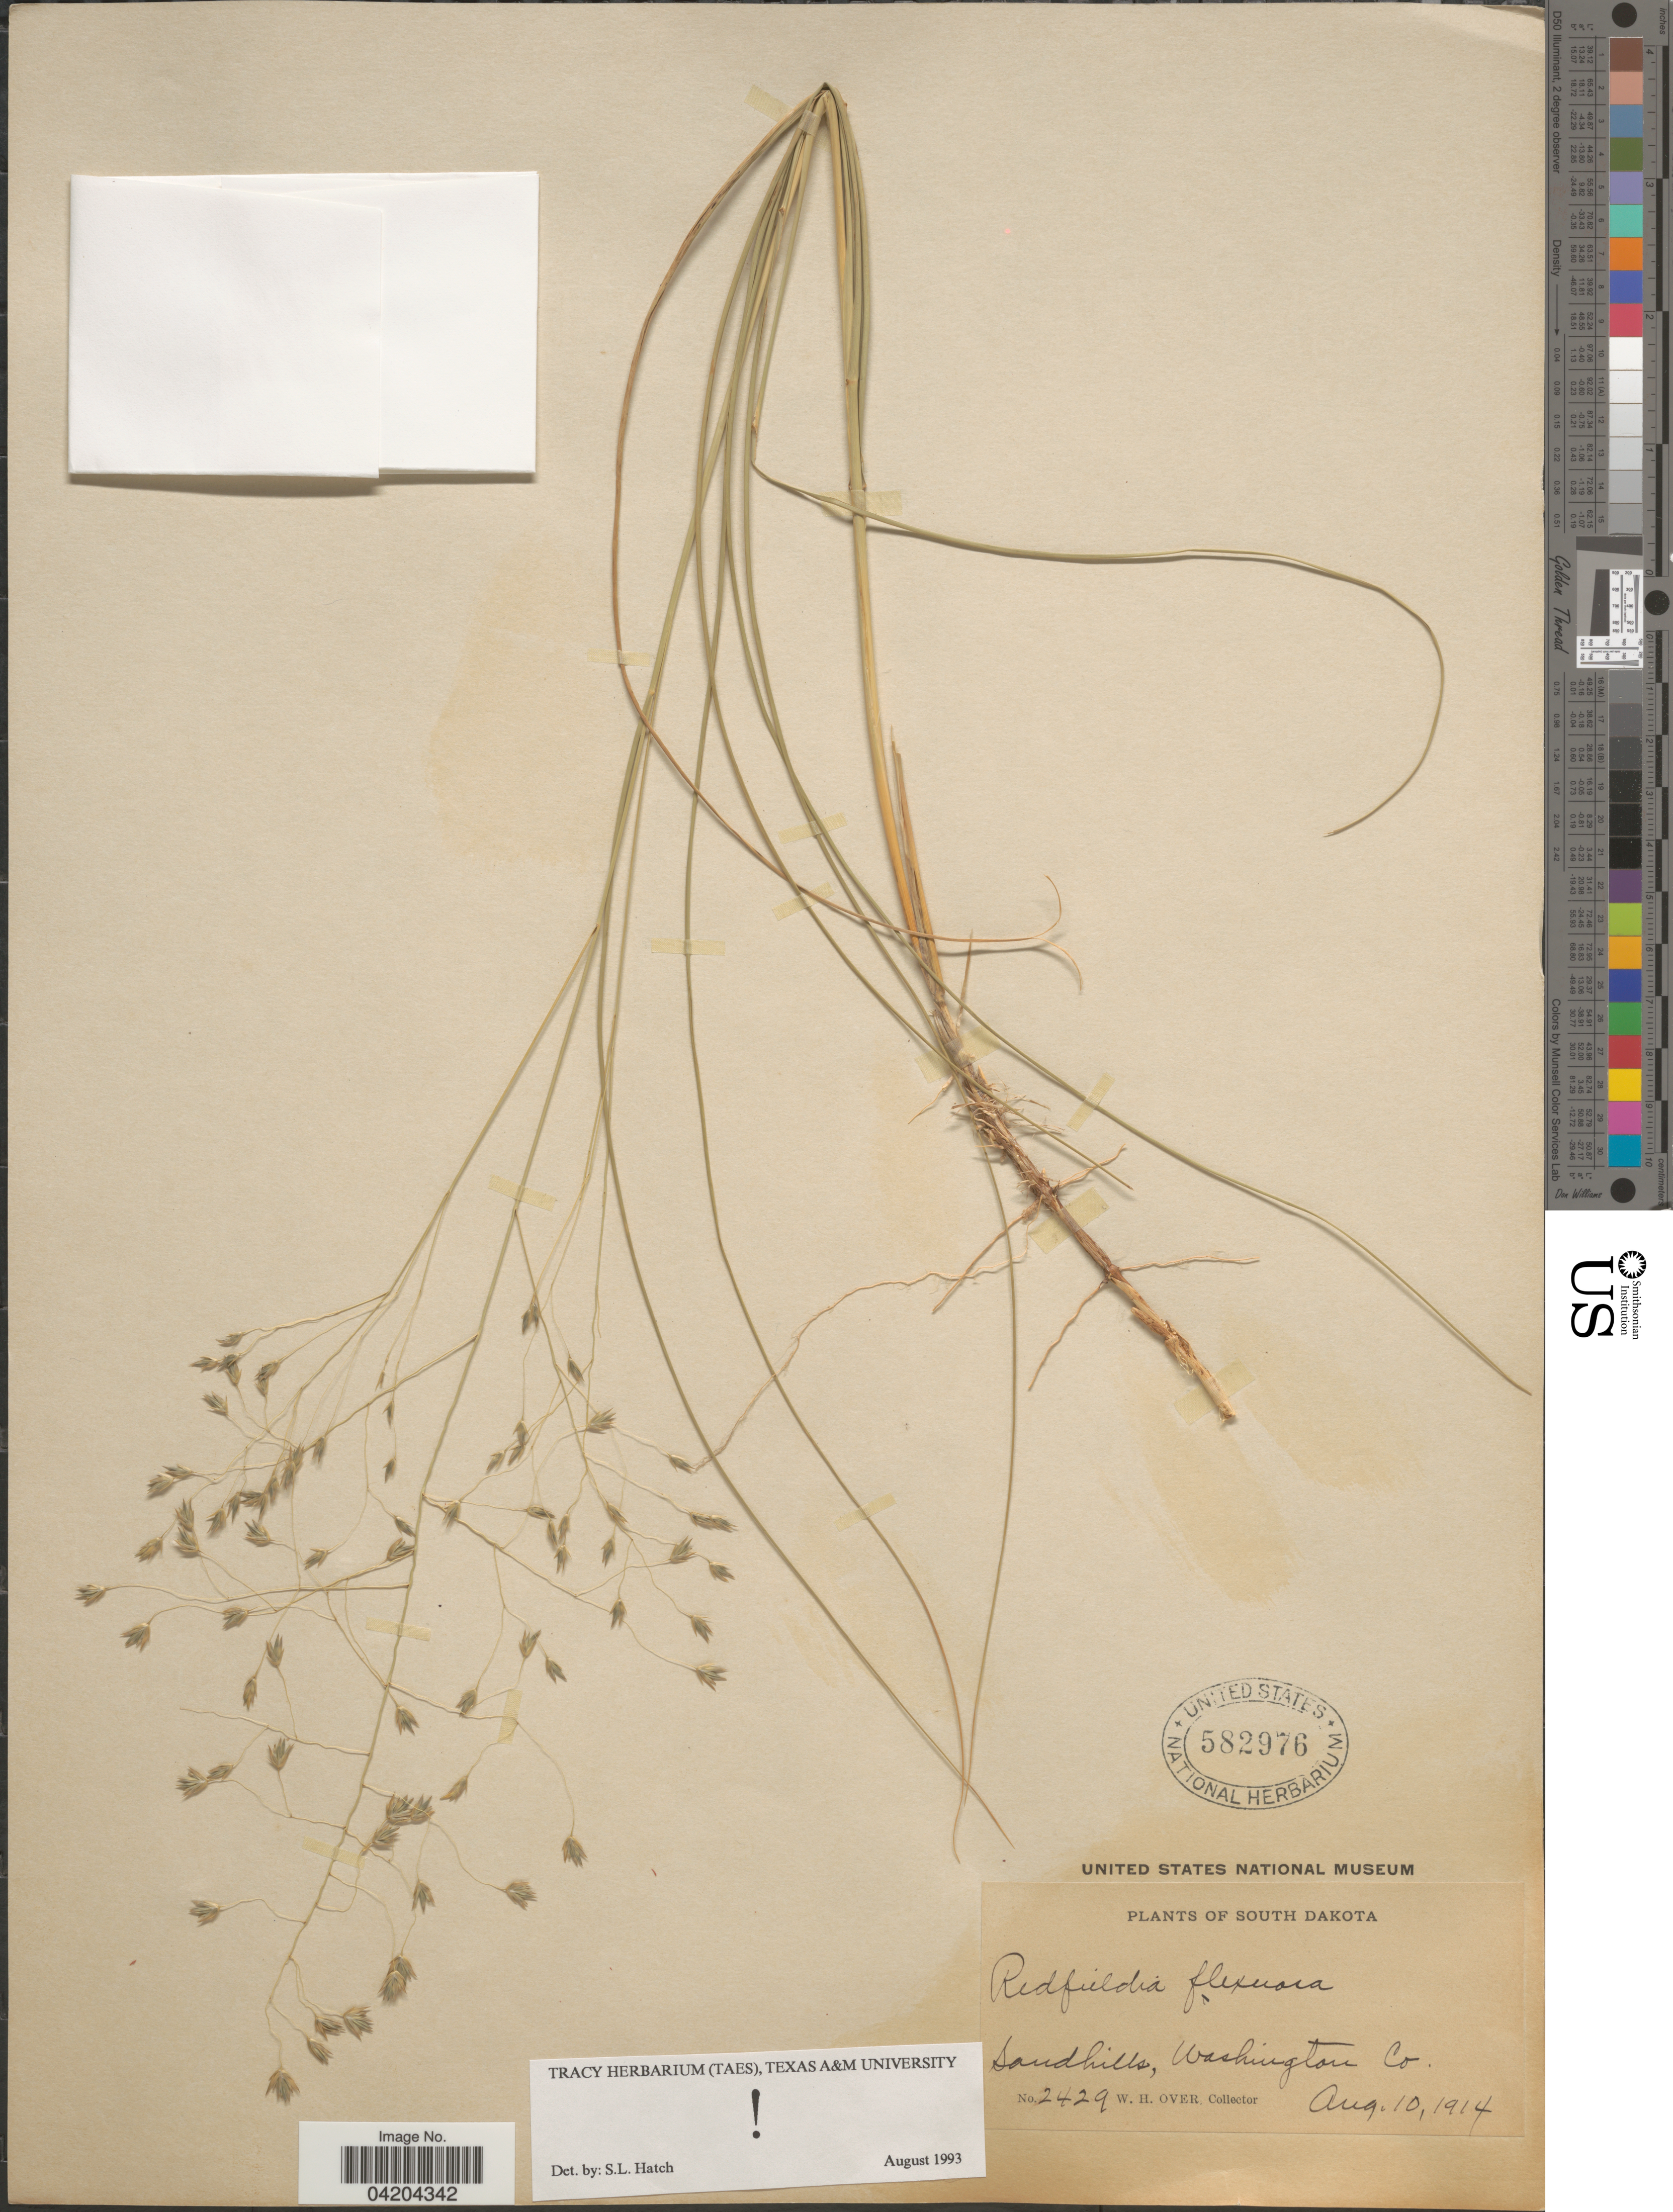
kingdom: Plantae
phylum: Tracheophyta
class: Liliopsida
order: Poales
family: Poaceae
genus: Muhlenbergia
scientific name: Muhlenbergia multiflora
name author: Columbus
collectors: W. Over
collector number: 2429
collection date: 1914-08-10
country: United States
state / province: South Dakota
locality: Sandhills, Washington Co.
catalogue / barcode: US 582976